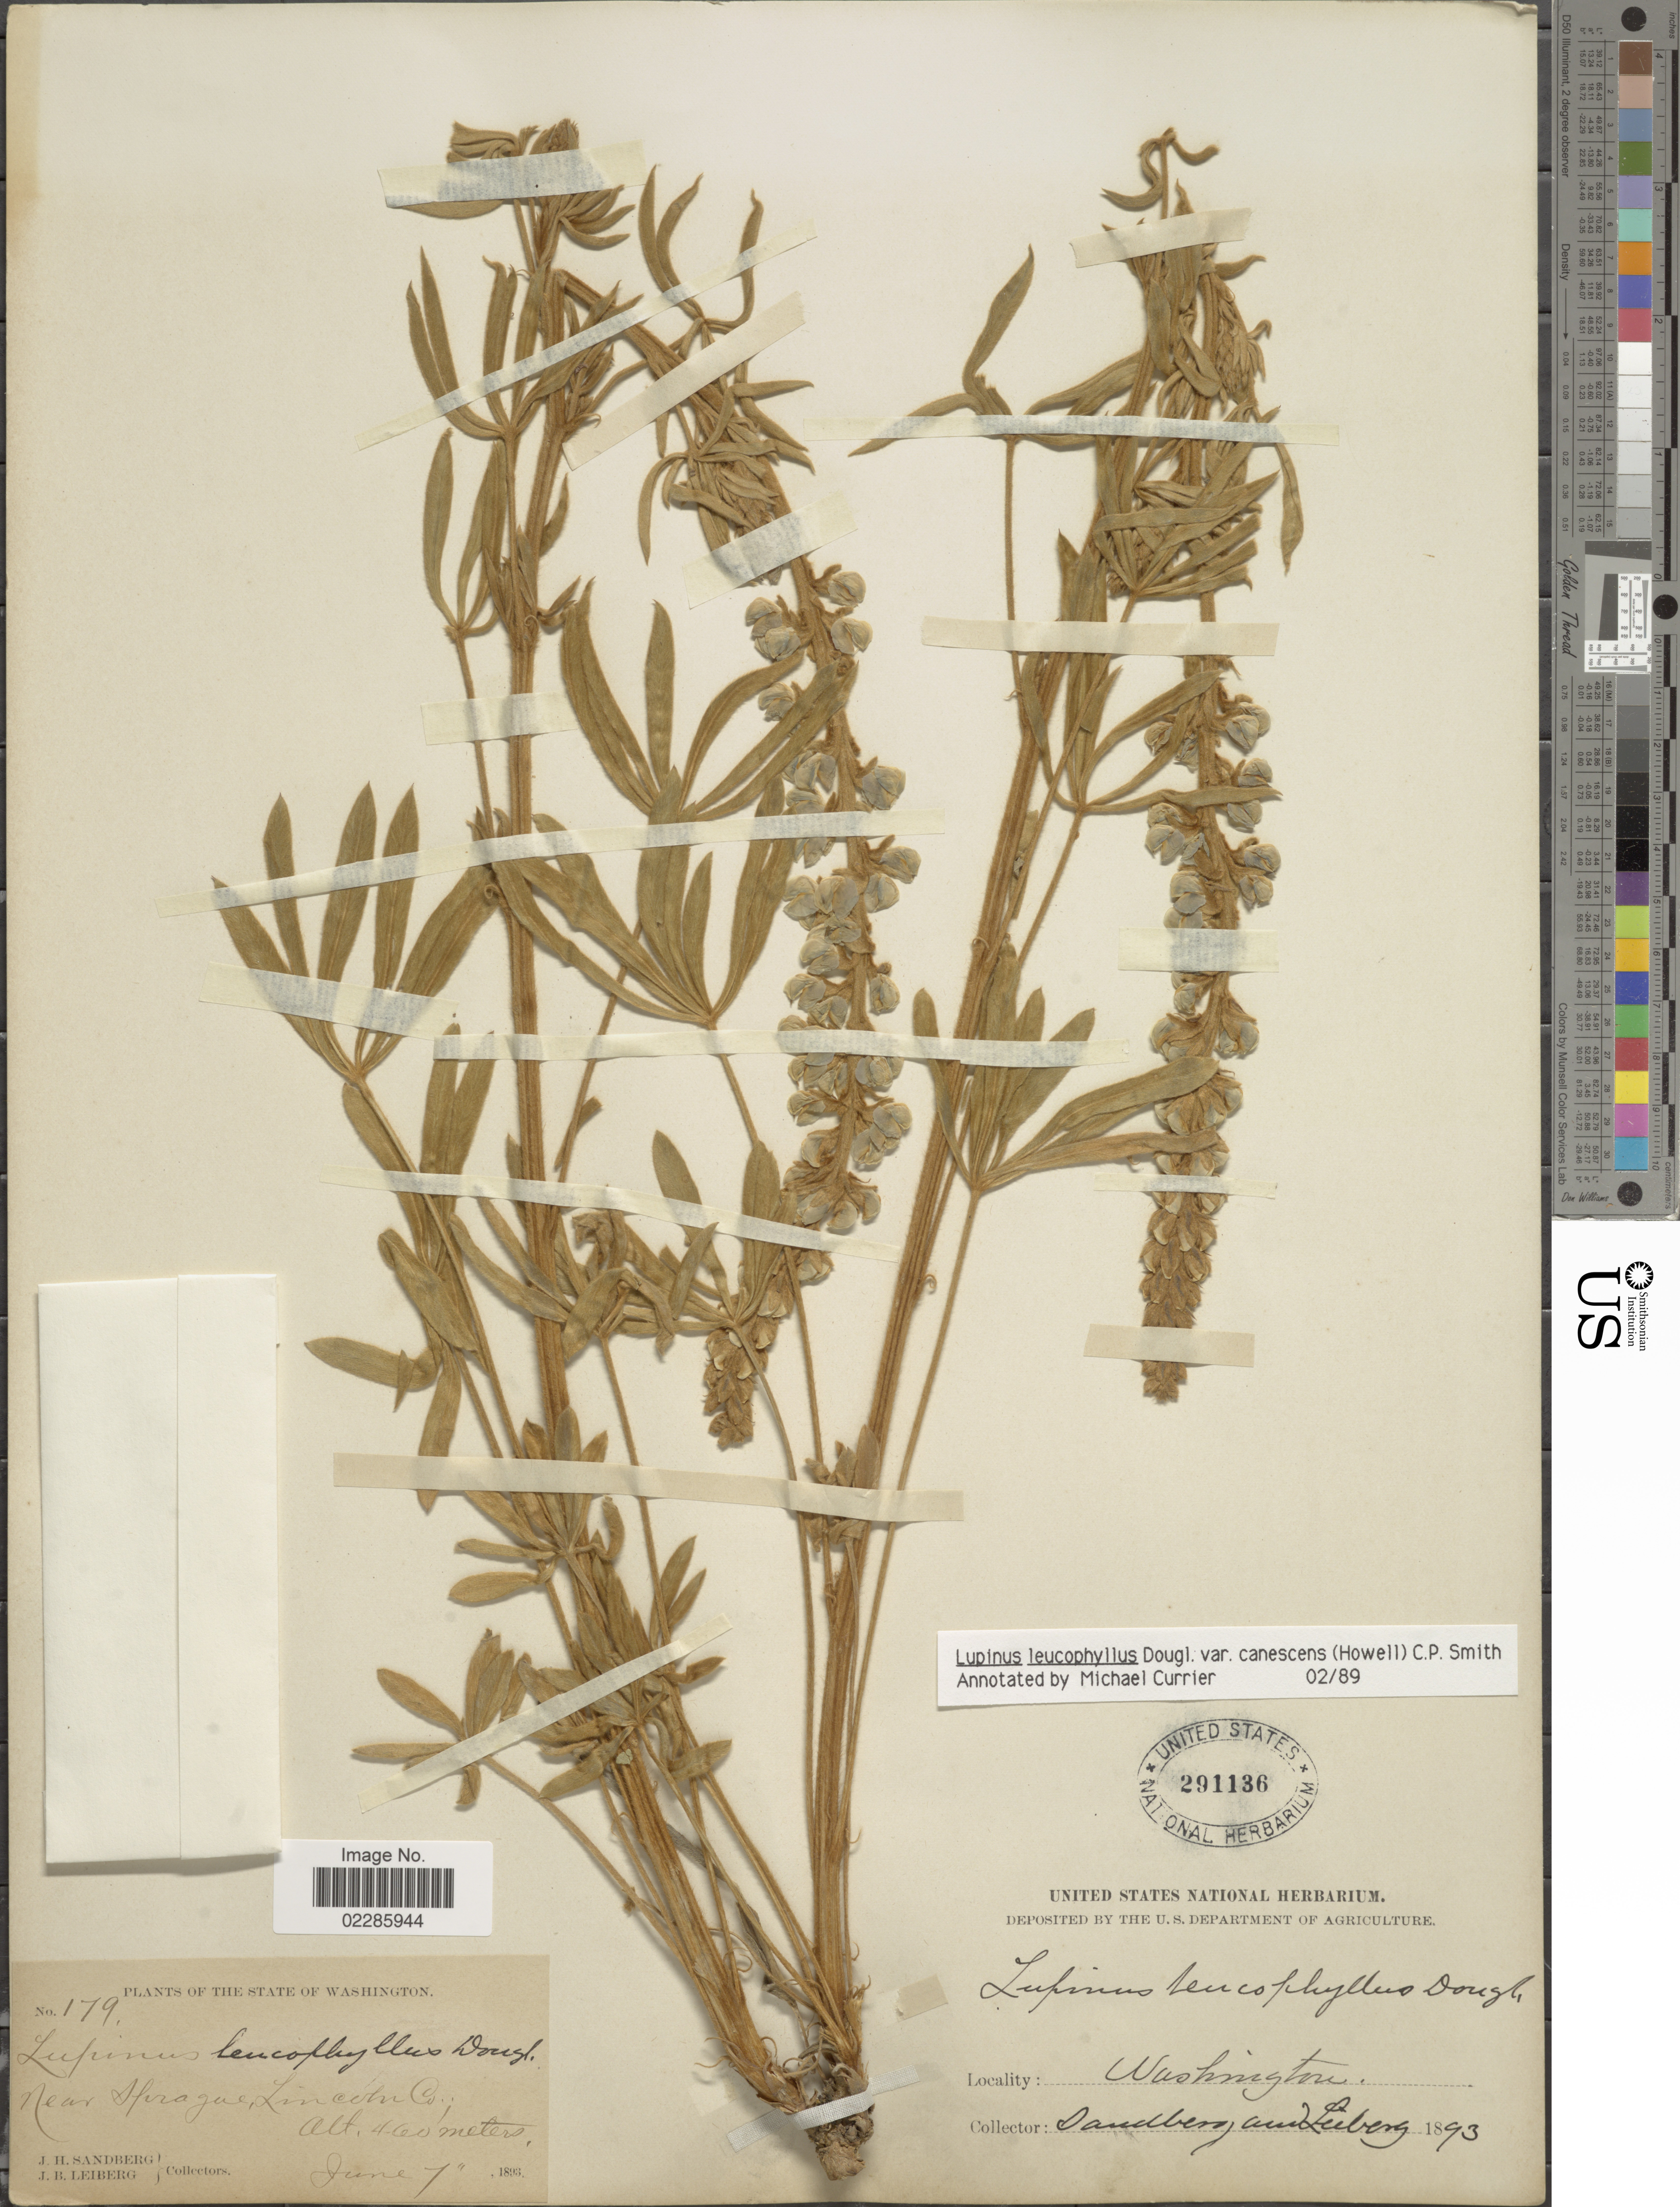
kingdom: Plantae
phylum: Tracheophyta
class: Magnoliopsida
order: Fabales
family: Fabaceae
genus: Lupinus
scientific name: Lupinus leucophyllus var. canescens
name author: (Howell) C.P. Sm.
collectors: J. H. Sandberg & J. B. Leiberg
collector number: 179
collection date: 1893-06-07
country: United States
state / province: Washington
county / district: Lincoln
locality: Near Sprague, Lincoln Co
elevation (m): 400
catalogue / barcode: US 291136